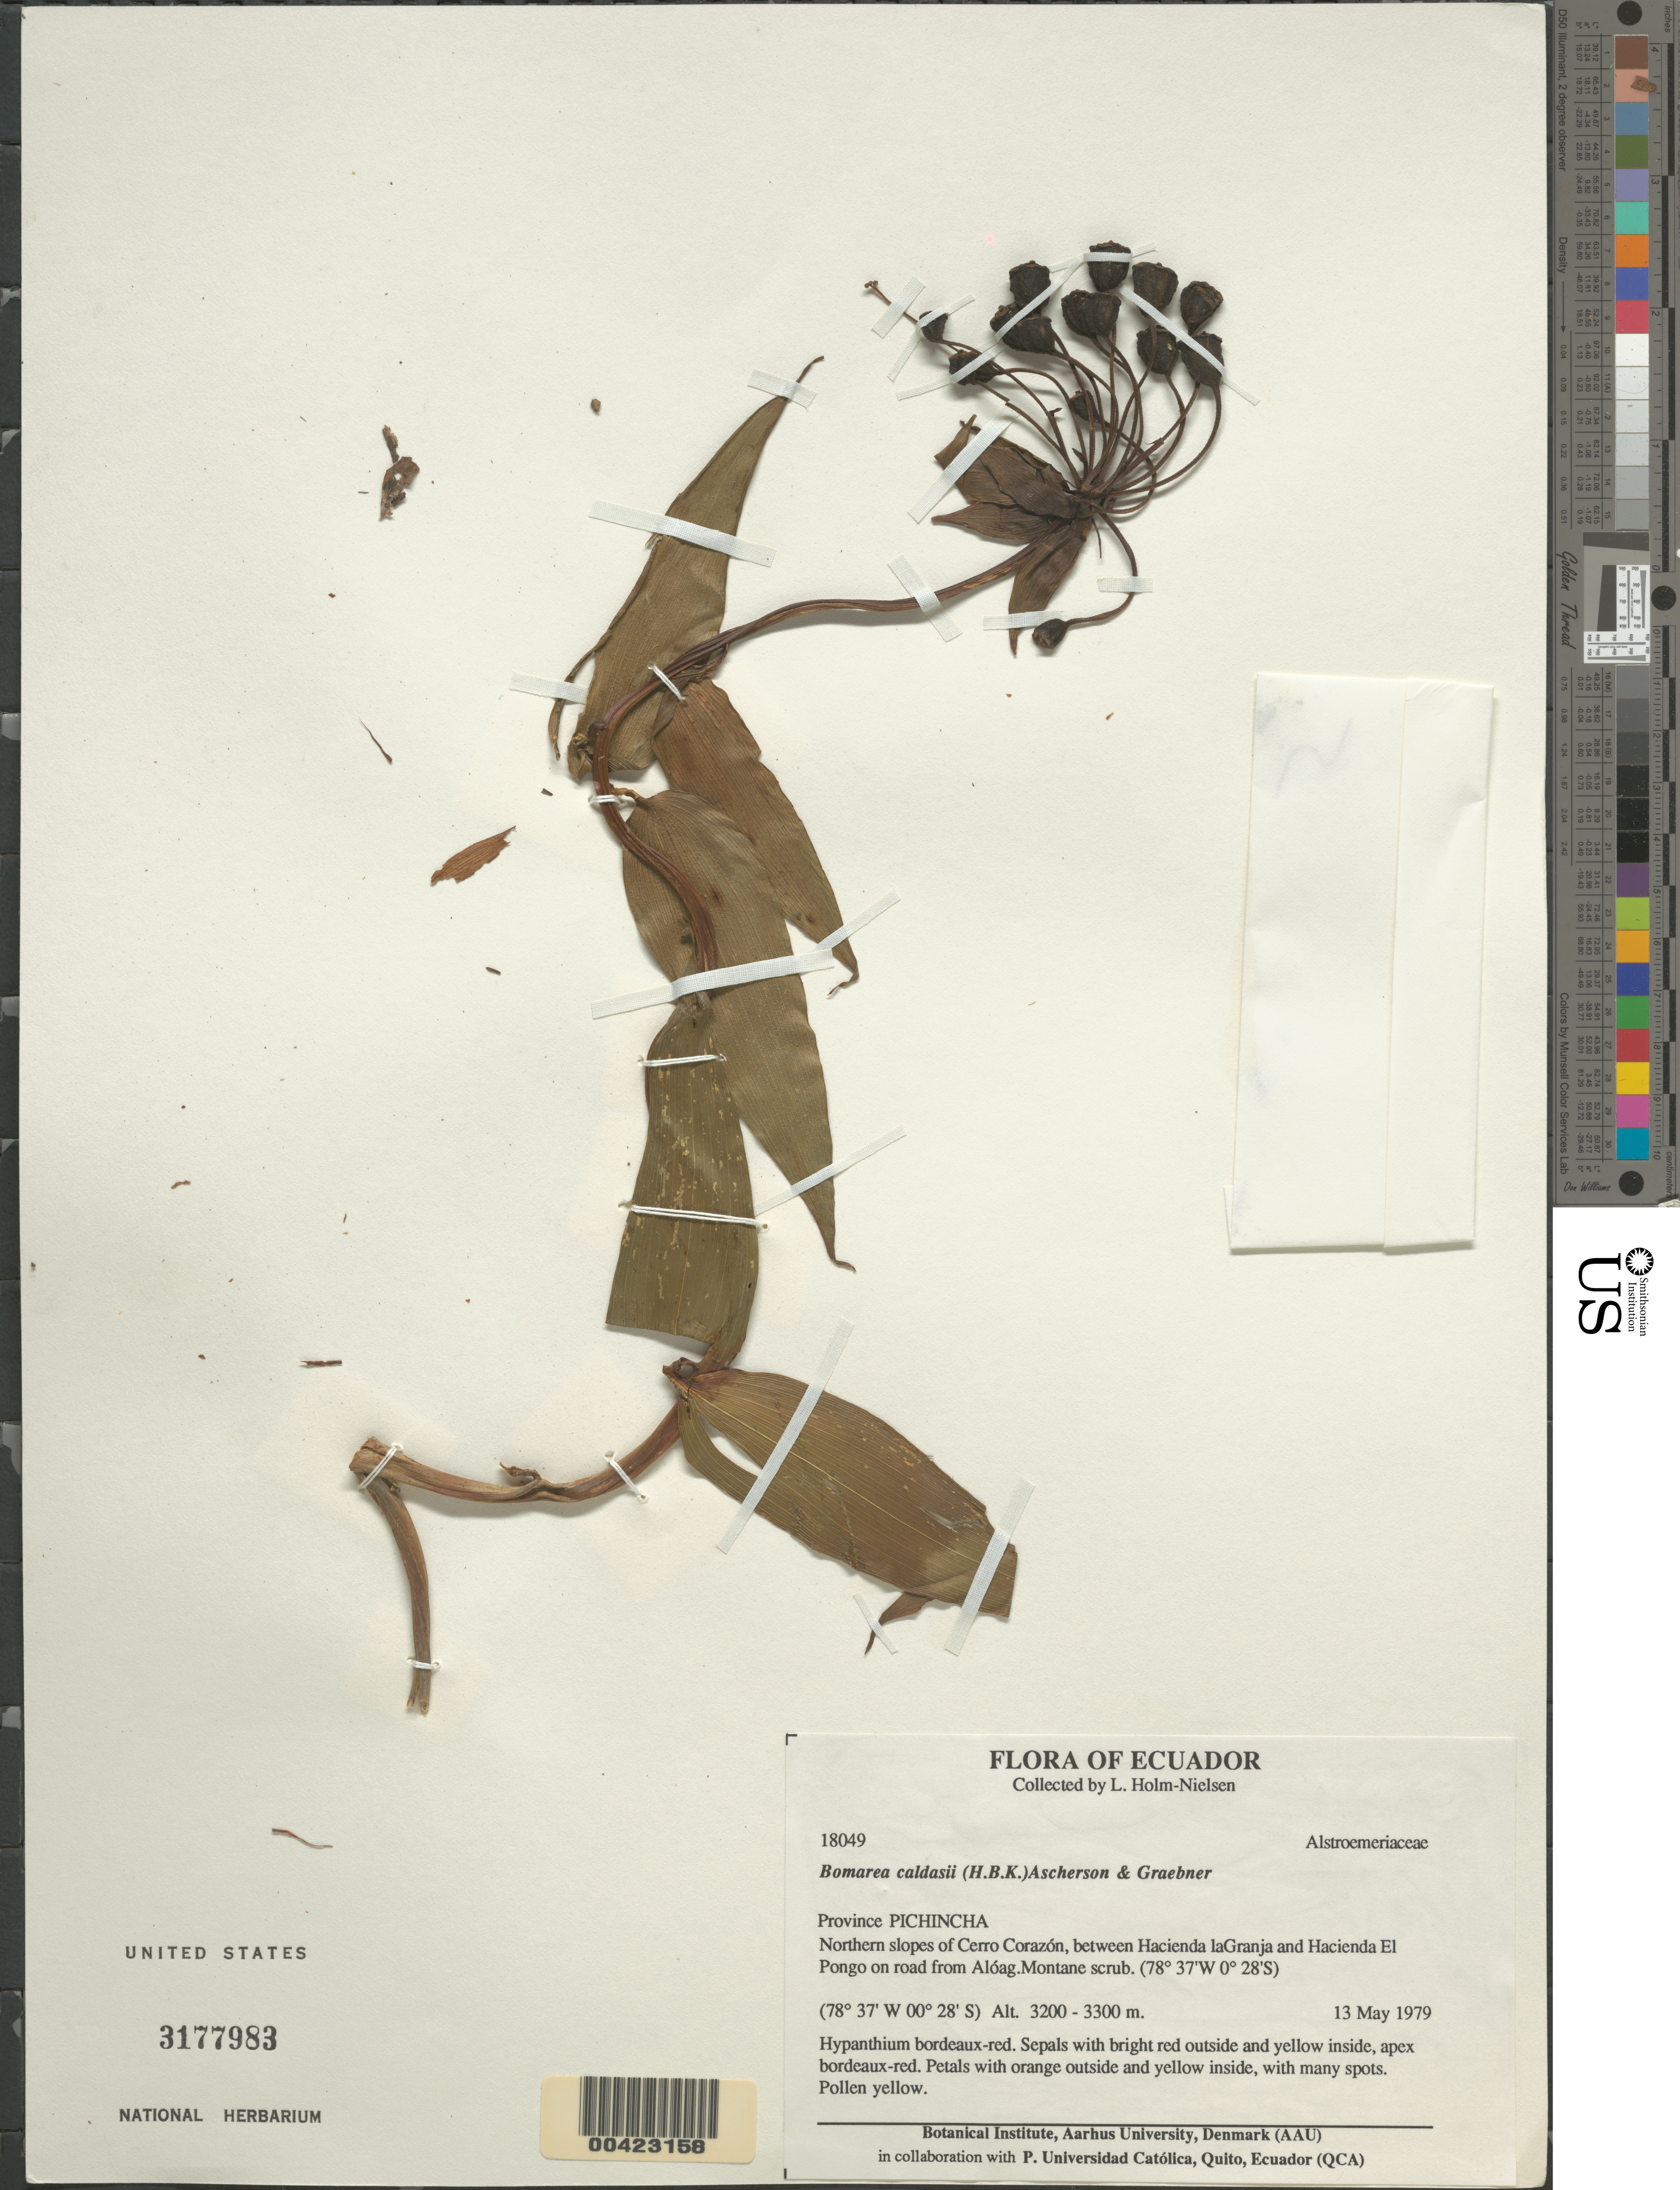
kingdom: Plantae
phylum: Tracheophyta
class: Liliopsida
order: Liliales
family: Alstroemeriaceae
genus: Bomarea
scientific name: Bomarea caldasii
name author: (Kunth) Asch. & Graebener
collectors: L. B. Holm-Nielsen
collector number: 18049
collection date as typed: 13 May 1979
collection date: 1979-05-13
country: Ecuador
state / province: Pichincha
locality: Cerro caorazon, between Hacienda lgranja and Hacienda el pongo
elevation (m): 3200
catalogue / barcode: US 3177983